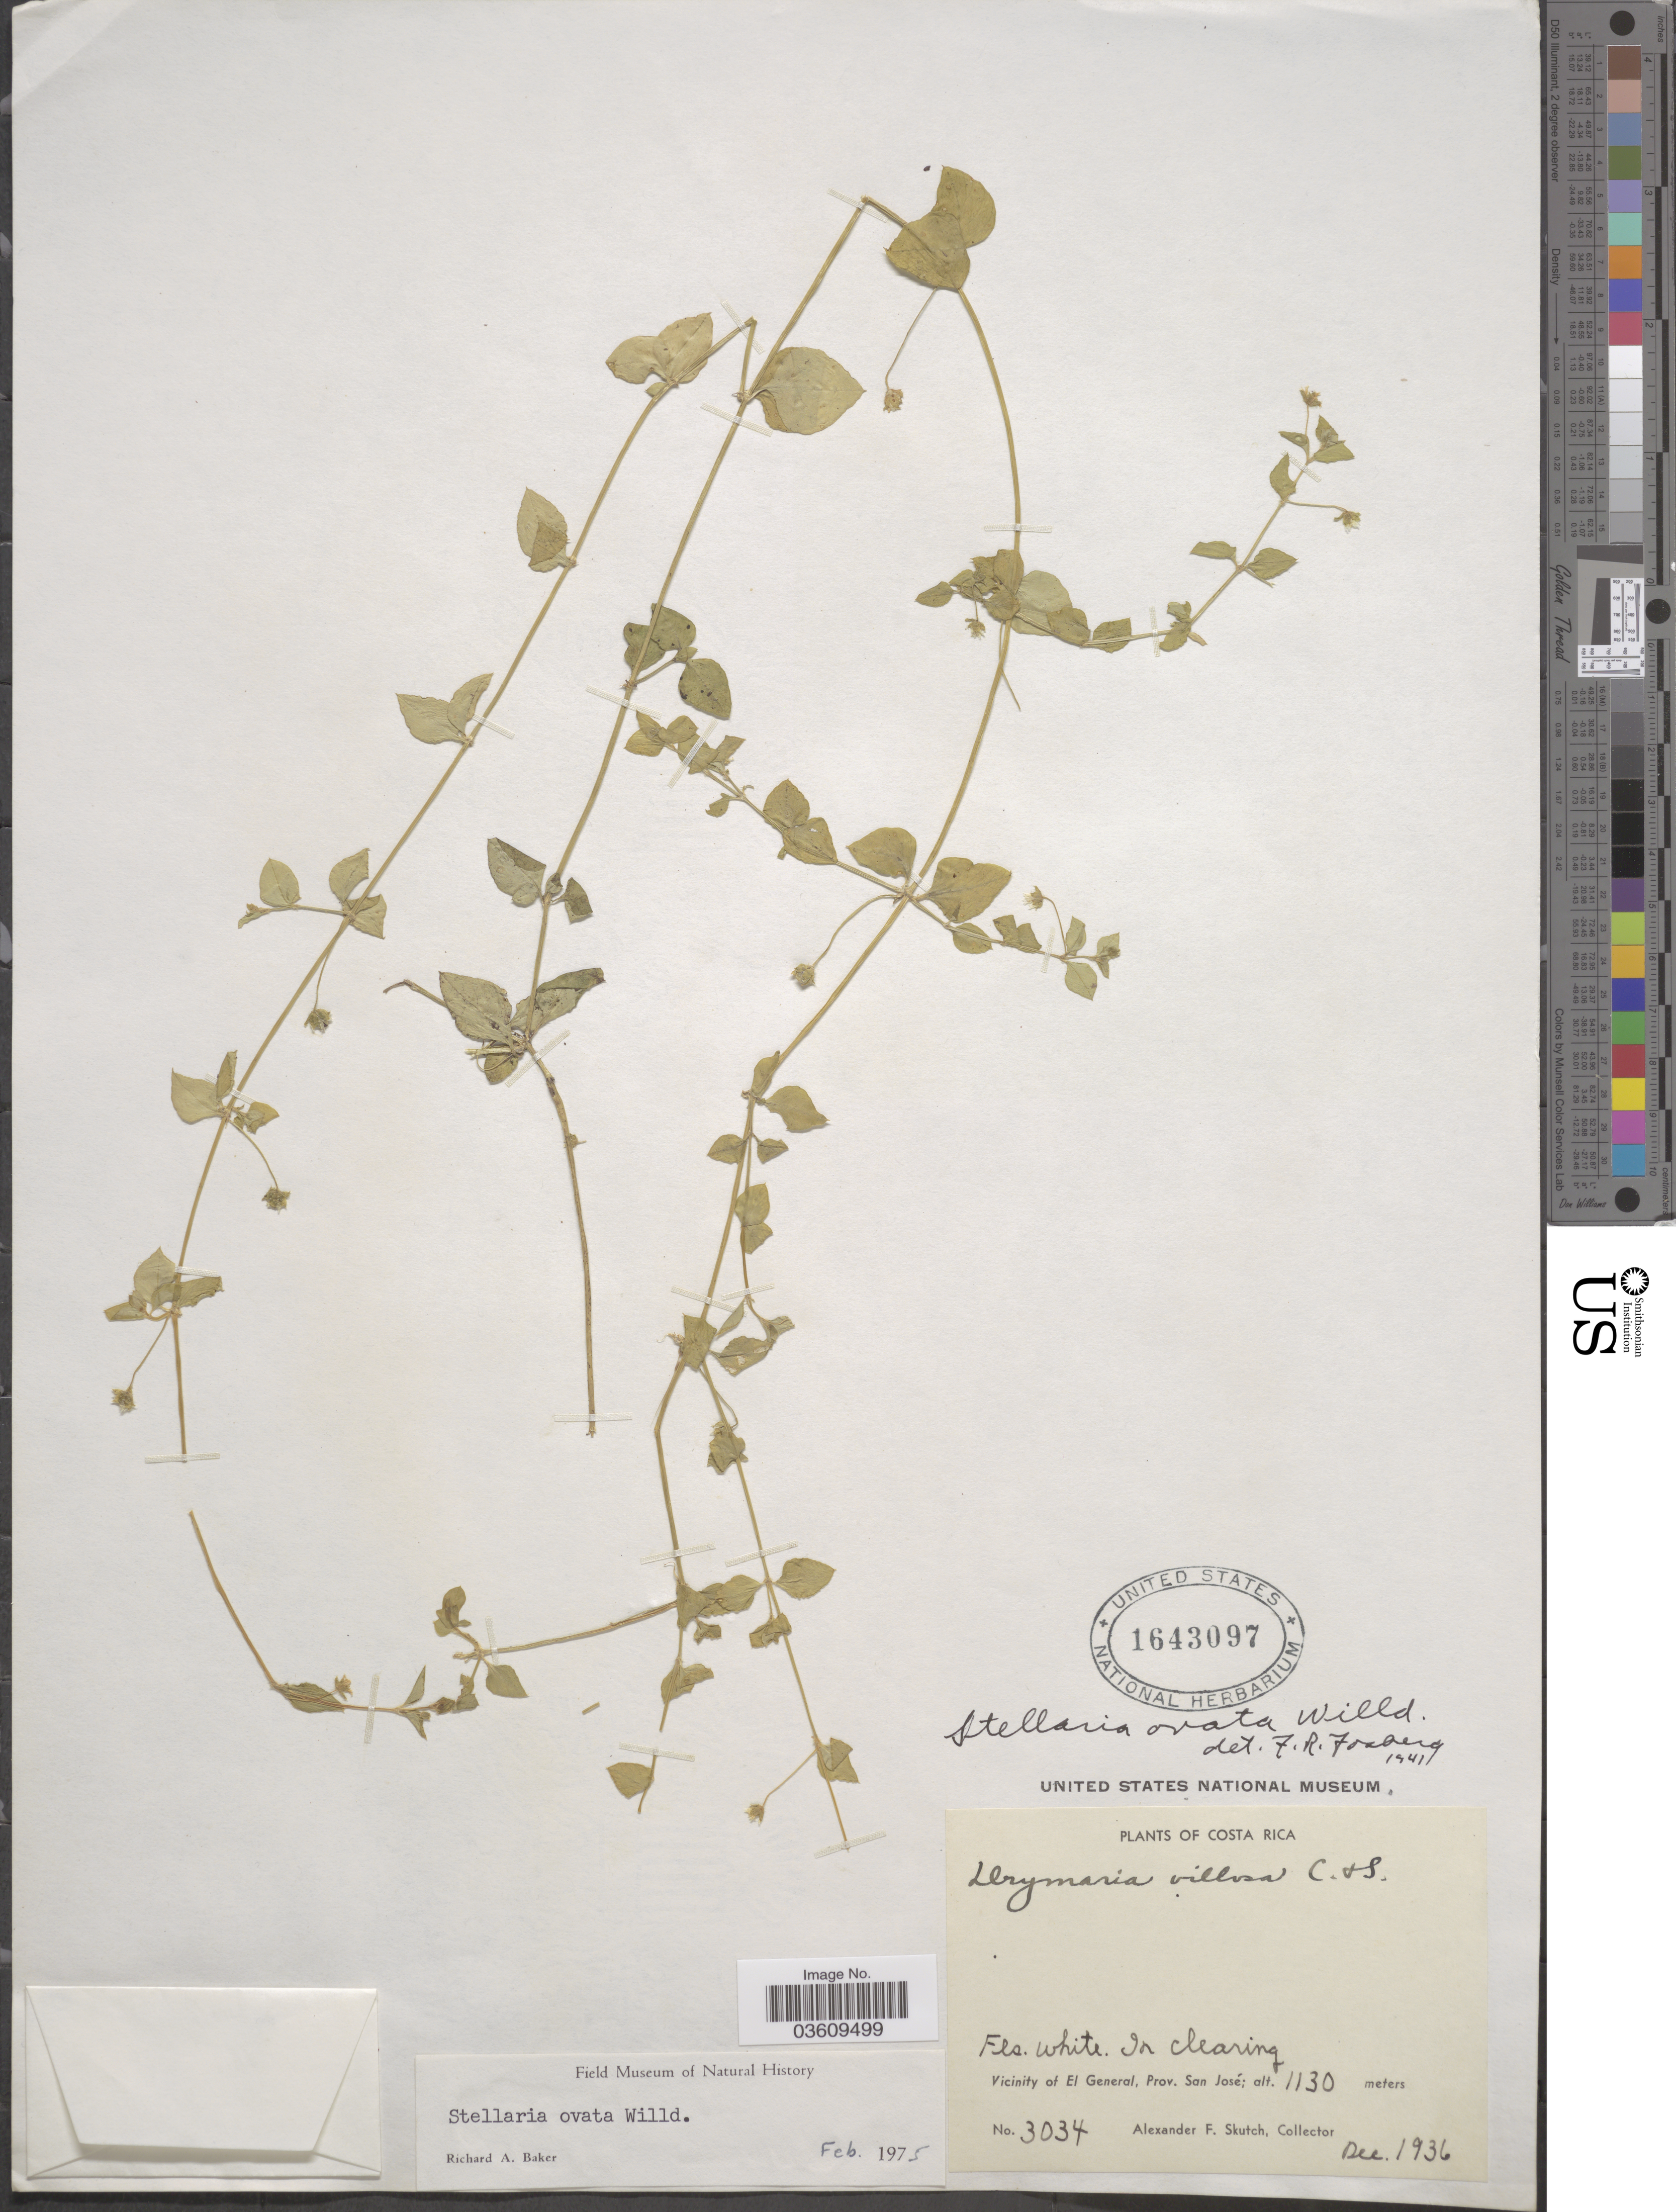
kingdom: Plantae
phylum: Tracheophyta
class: Magnoliopsida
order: Caryophyllales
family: Caryophyllaceae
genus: Stellaria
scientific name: Stellaria ovata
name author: Willd.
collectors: A. F. Skutch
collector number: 3034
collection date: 1936-12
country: Costa Rica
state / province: San José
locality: In clearing. Vicinity of El General.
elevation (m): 1130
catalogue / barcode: US 1643097